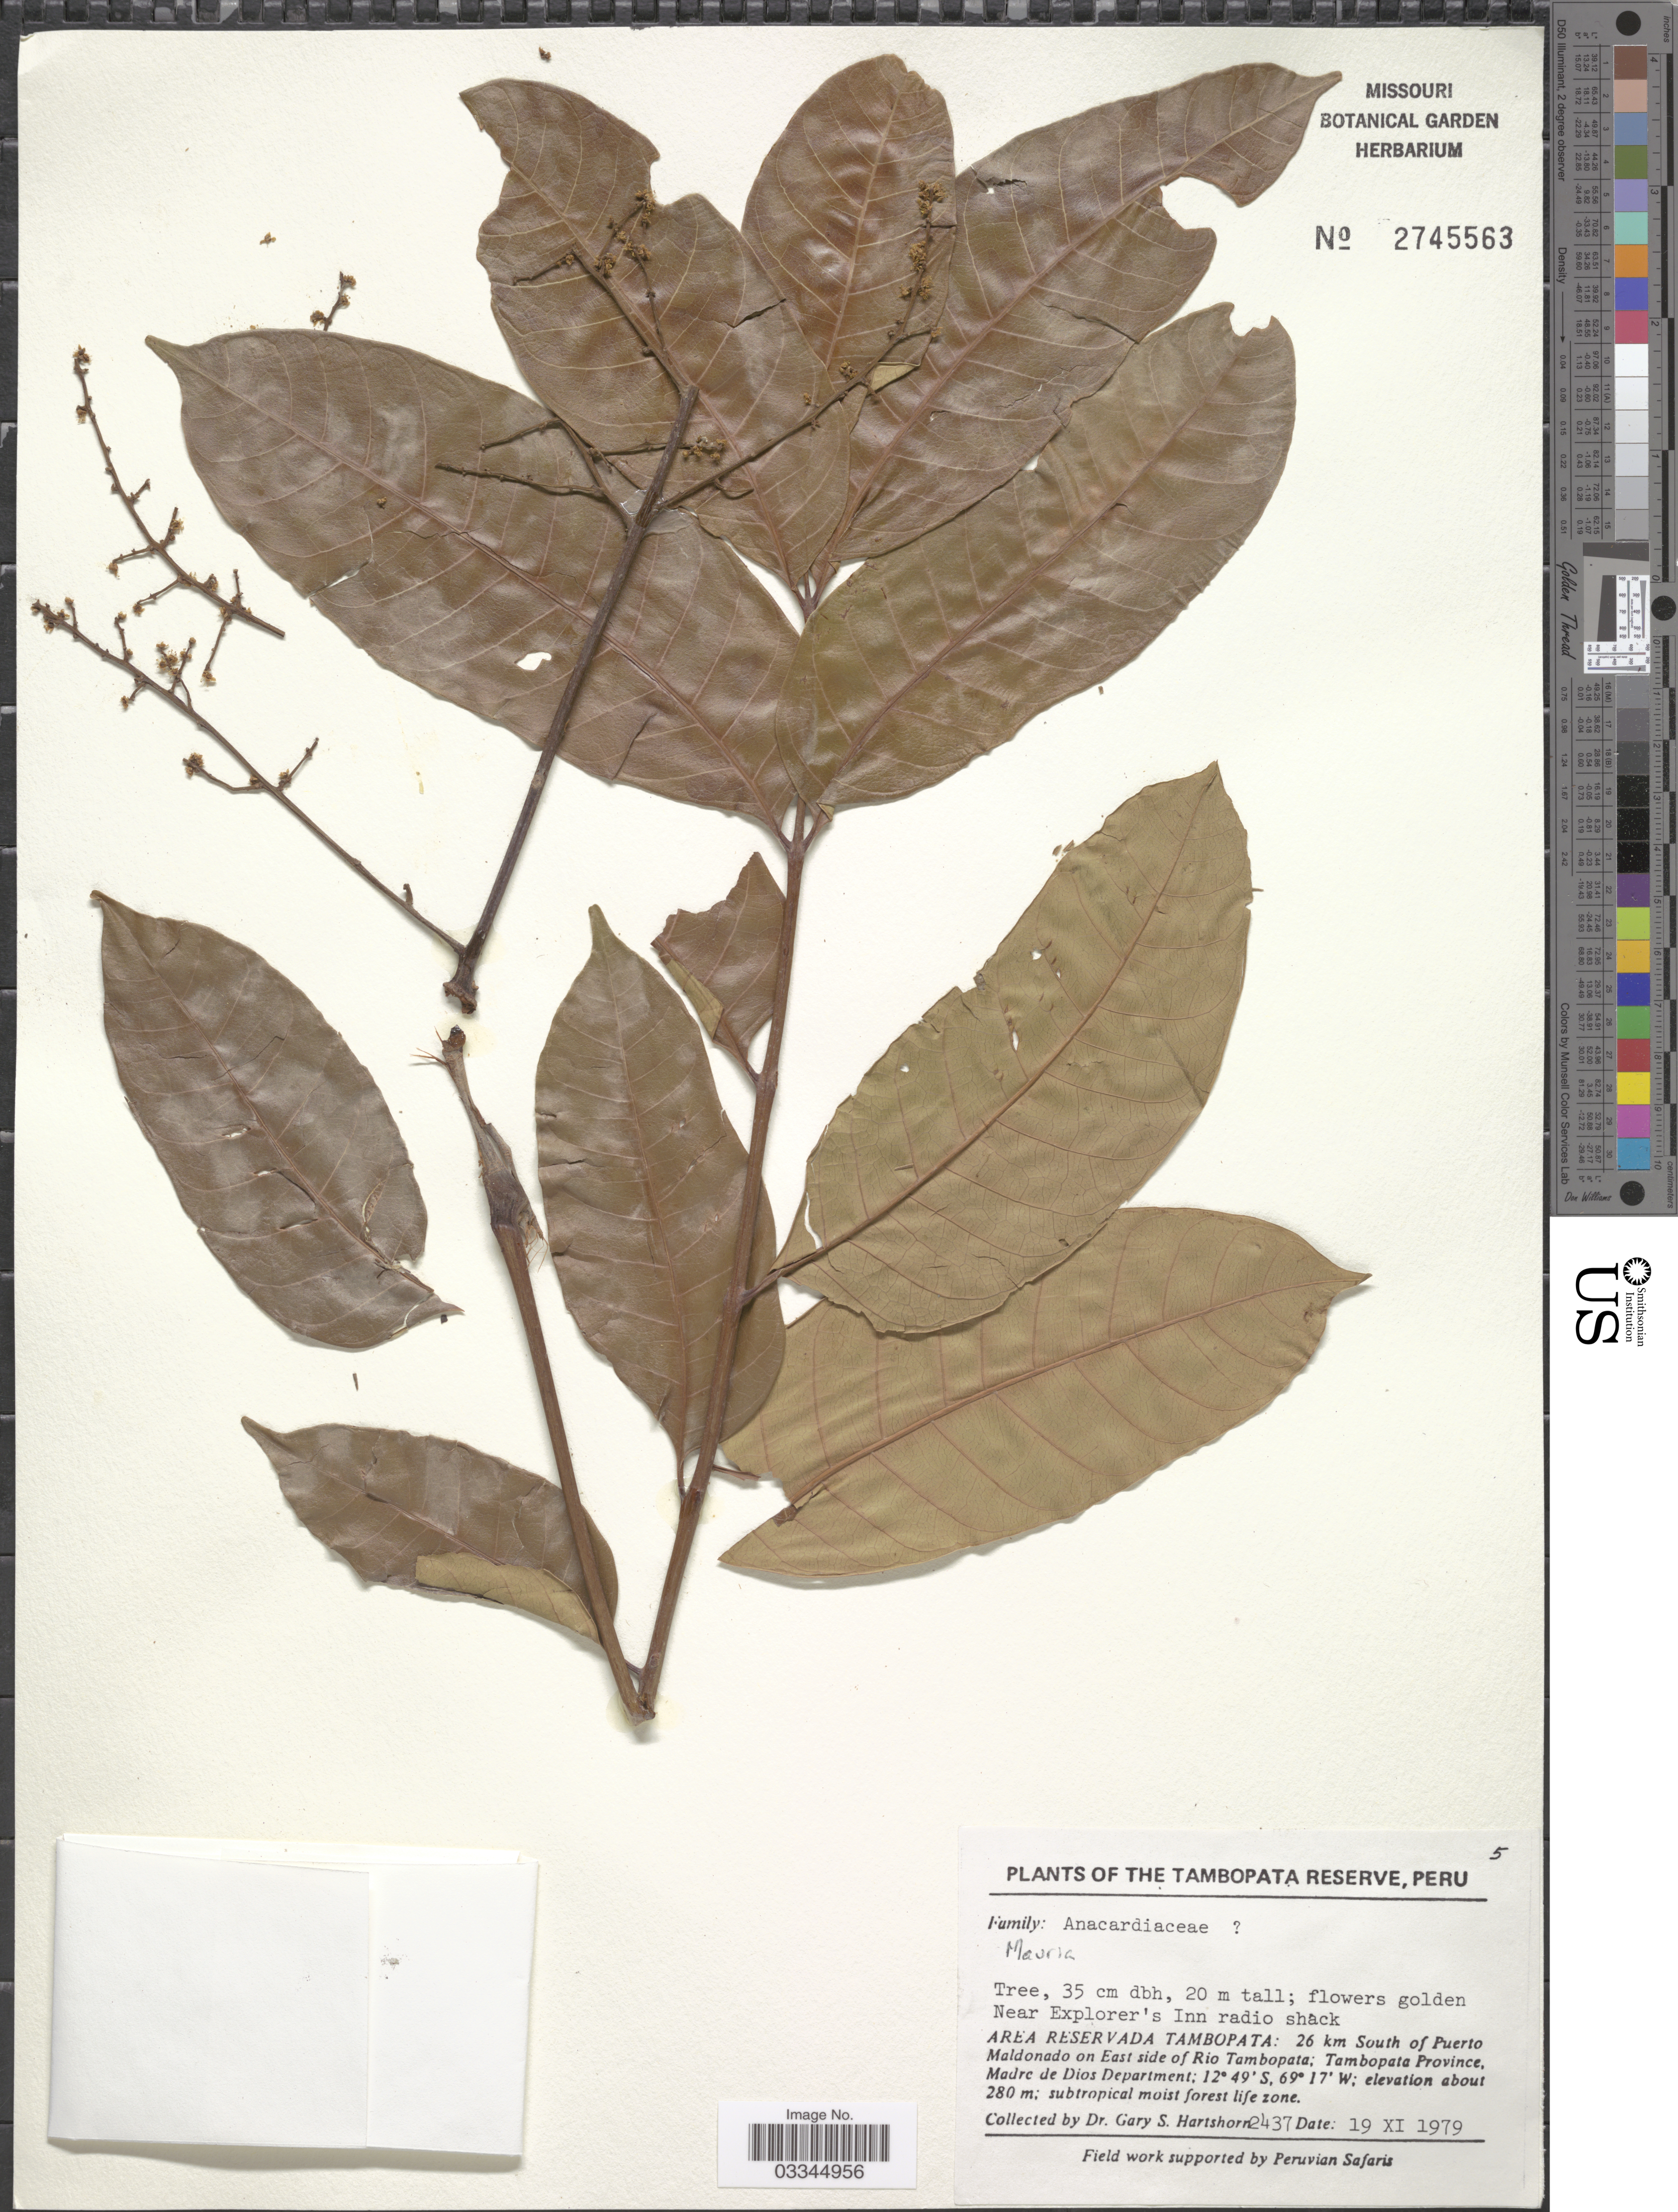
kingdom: Plantae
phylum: Tracheophyta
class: Magnoliopsida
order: Sapindales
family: Anacardiaceae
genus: Mauria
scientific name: Mauria sp.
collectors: G. Hartshorn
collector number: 2437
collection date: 1979-11-19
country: Peru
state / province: Madre de Dios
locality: The Tambopata Reserve. Area Reservada Tambopata: 26 km South of Puerto Maldonado on East side of Rio Tambopata; Tambopata Province, Madre de Dios Department.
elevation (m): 280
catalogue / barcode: US 2745563